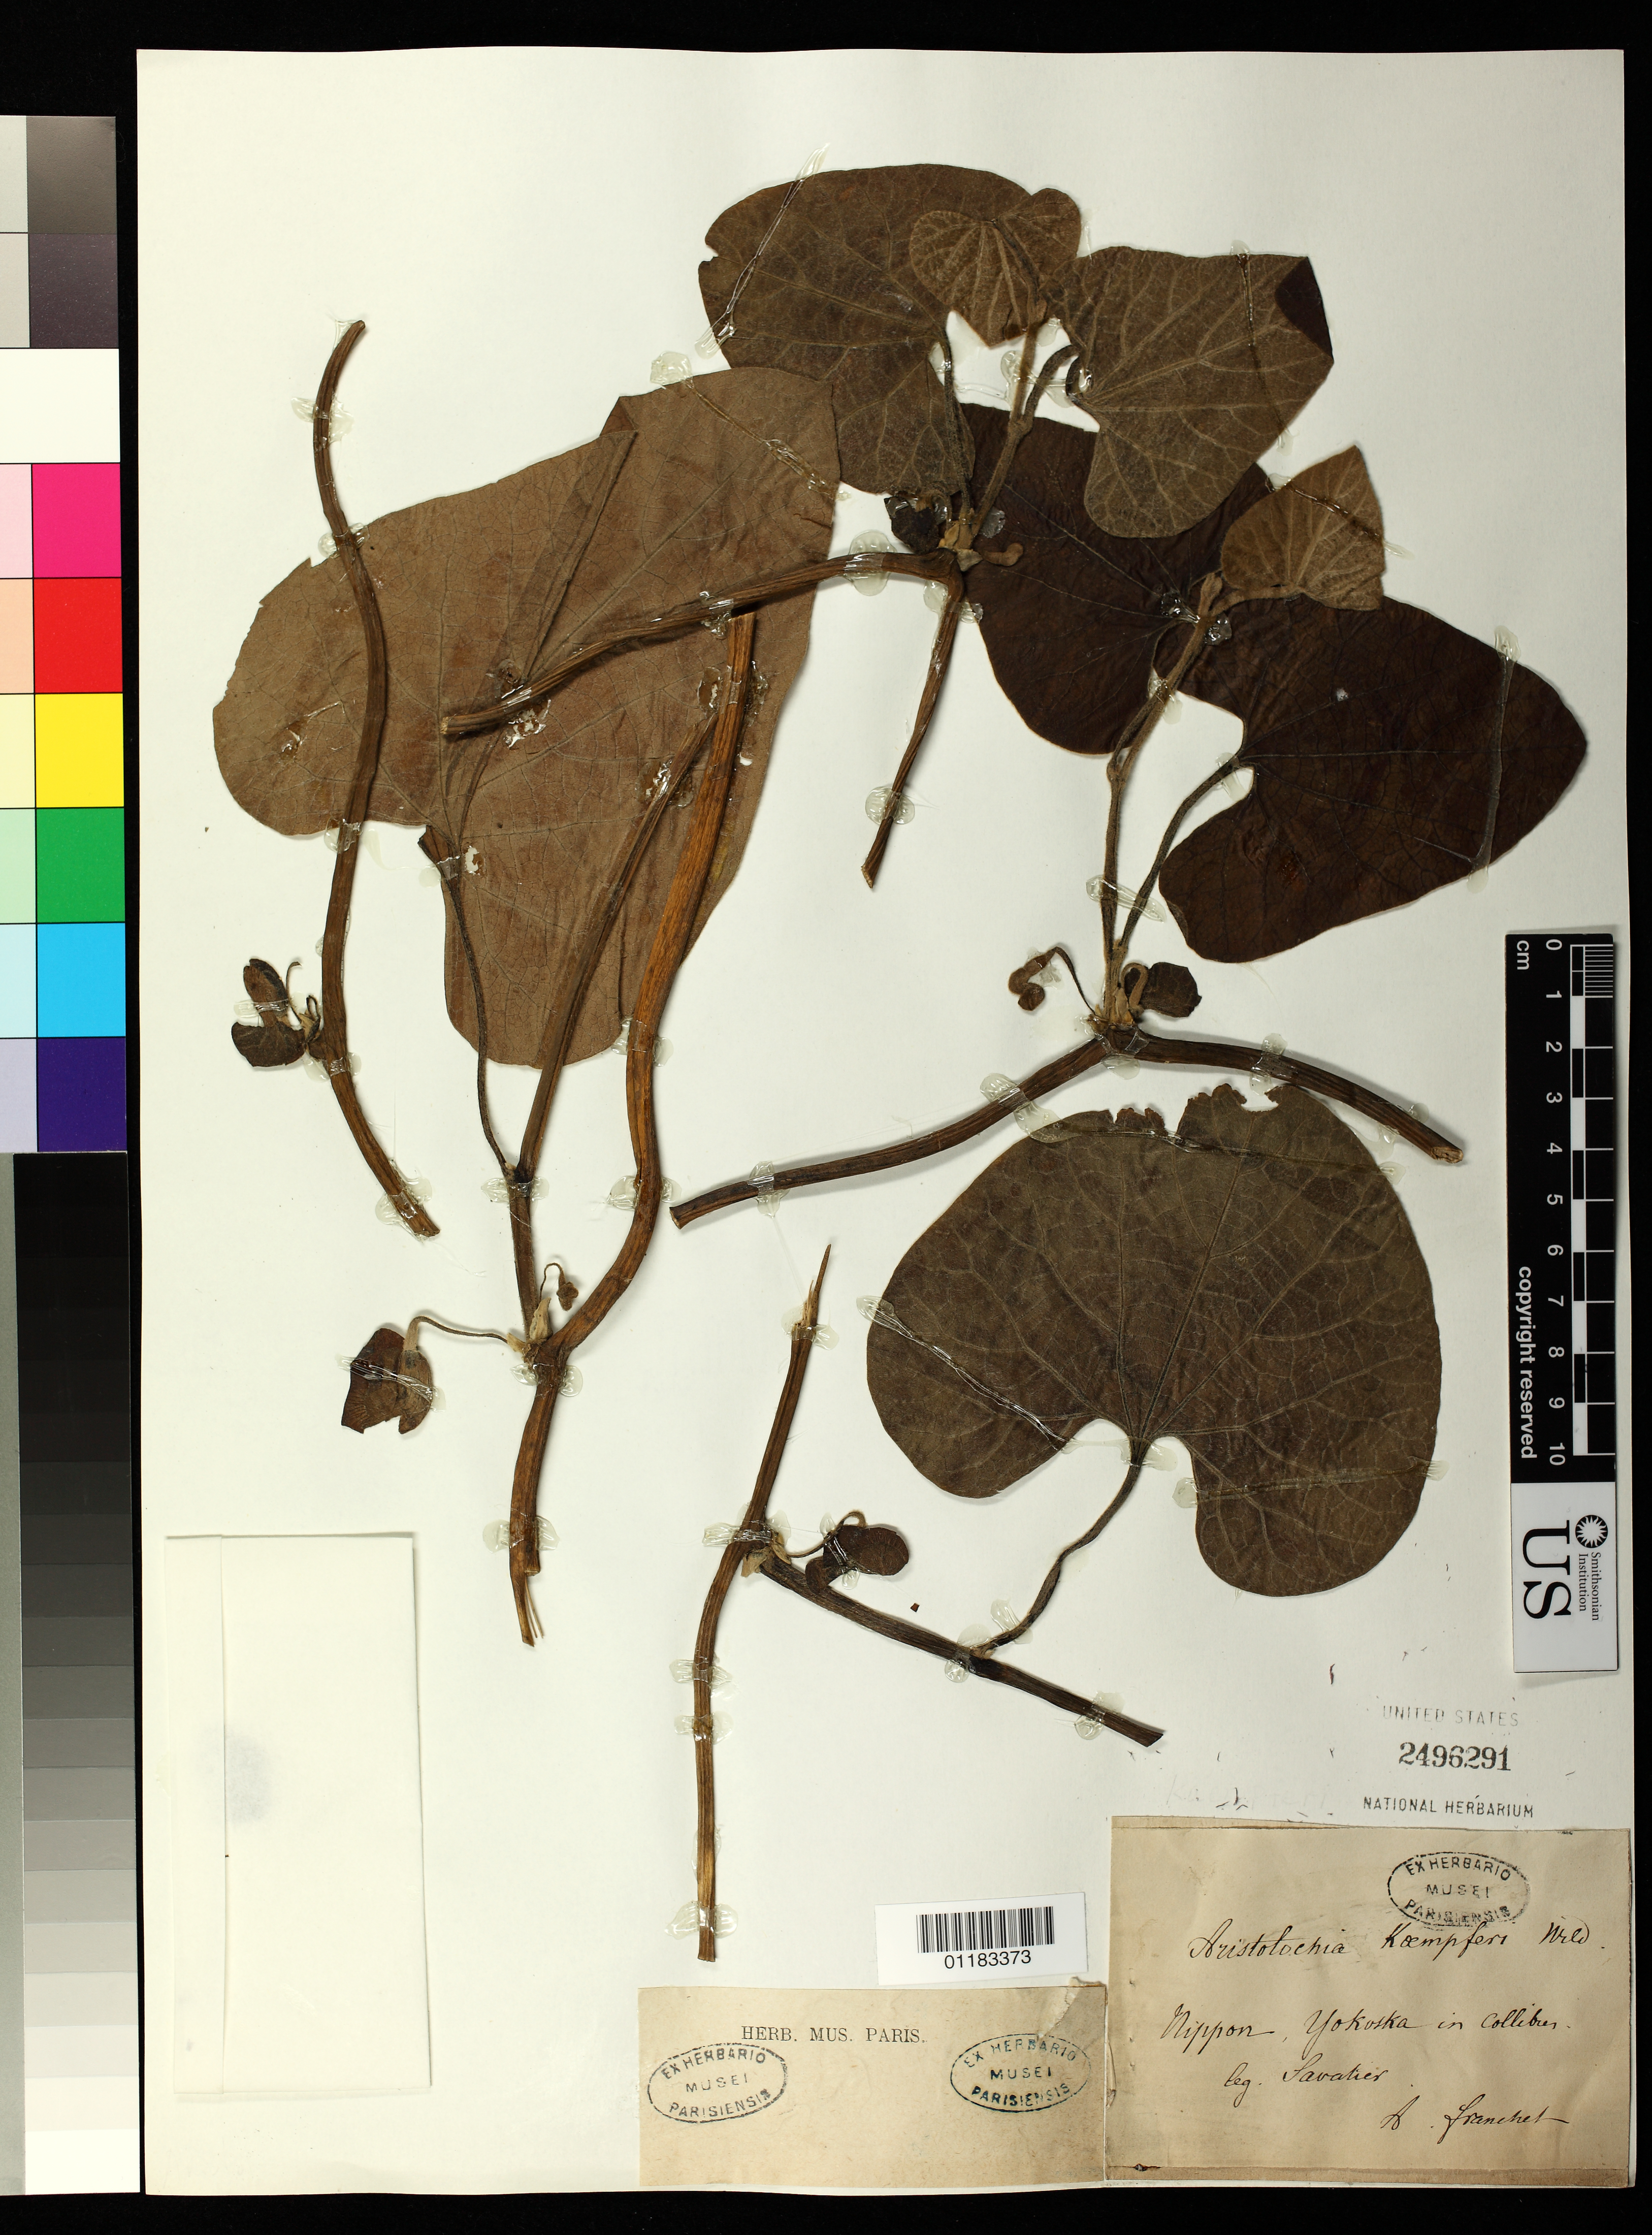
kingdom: Plantae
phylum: Tracheophyta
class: Magnoliopsida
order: Piperales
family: Aristolochiaceae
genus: Aristolochia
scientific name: Aristolochia kaempferi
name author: Willd.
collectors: P. Savatier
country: Japan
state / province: Kanagawa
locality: Yokosuka, in collibus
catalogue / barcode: US 2496291